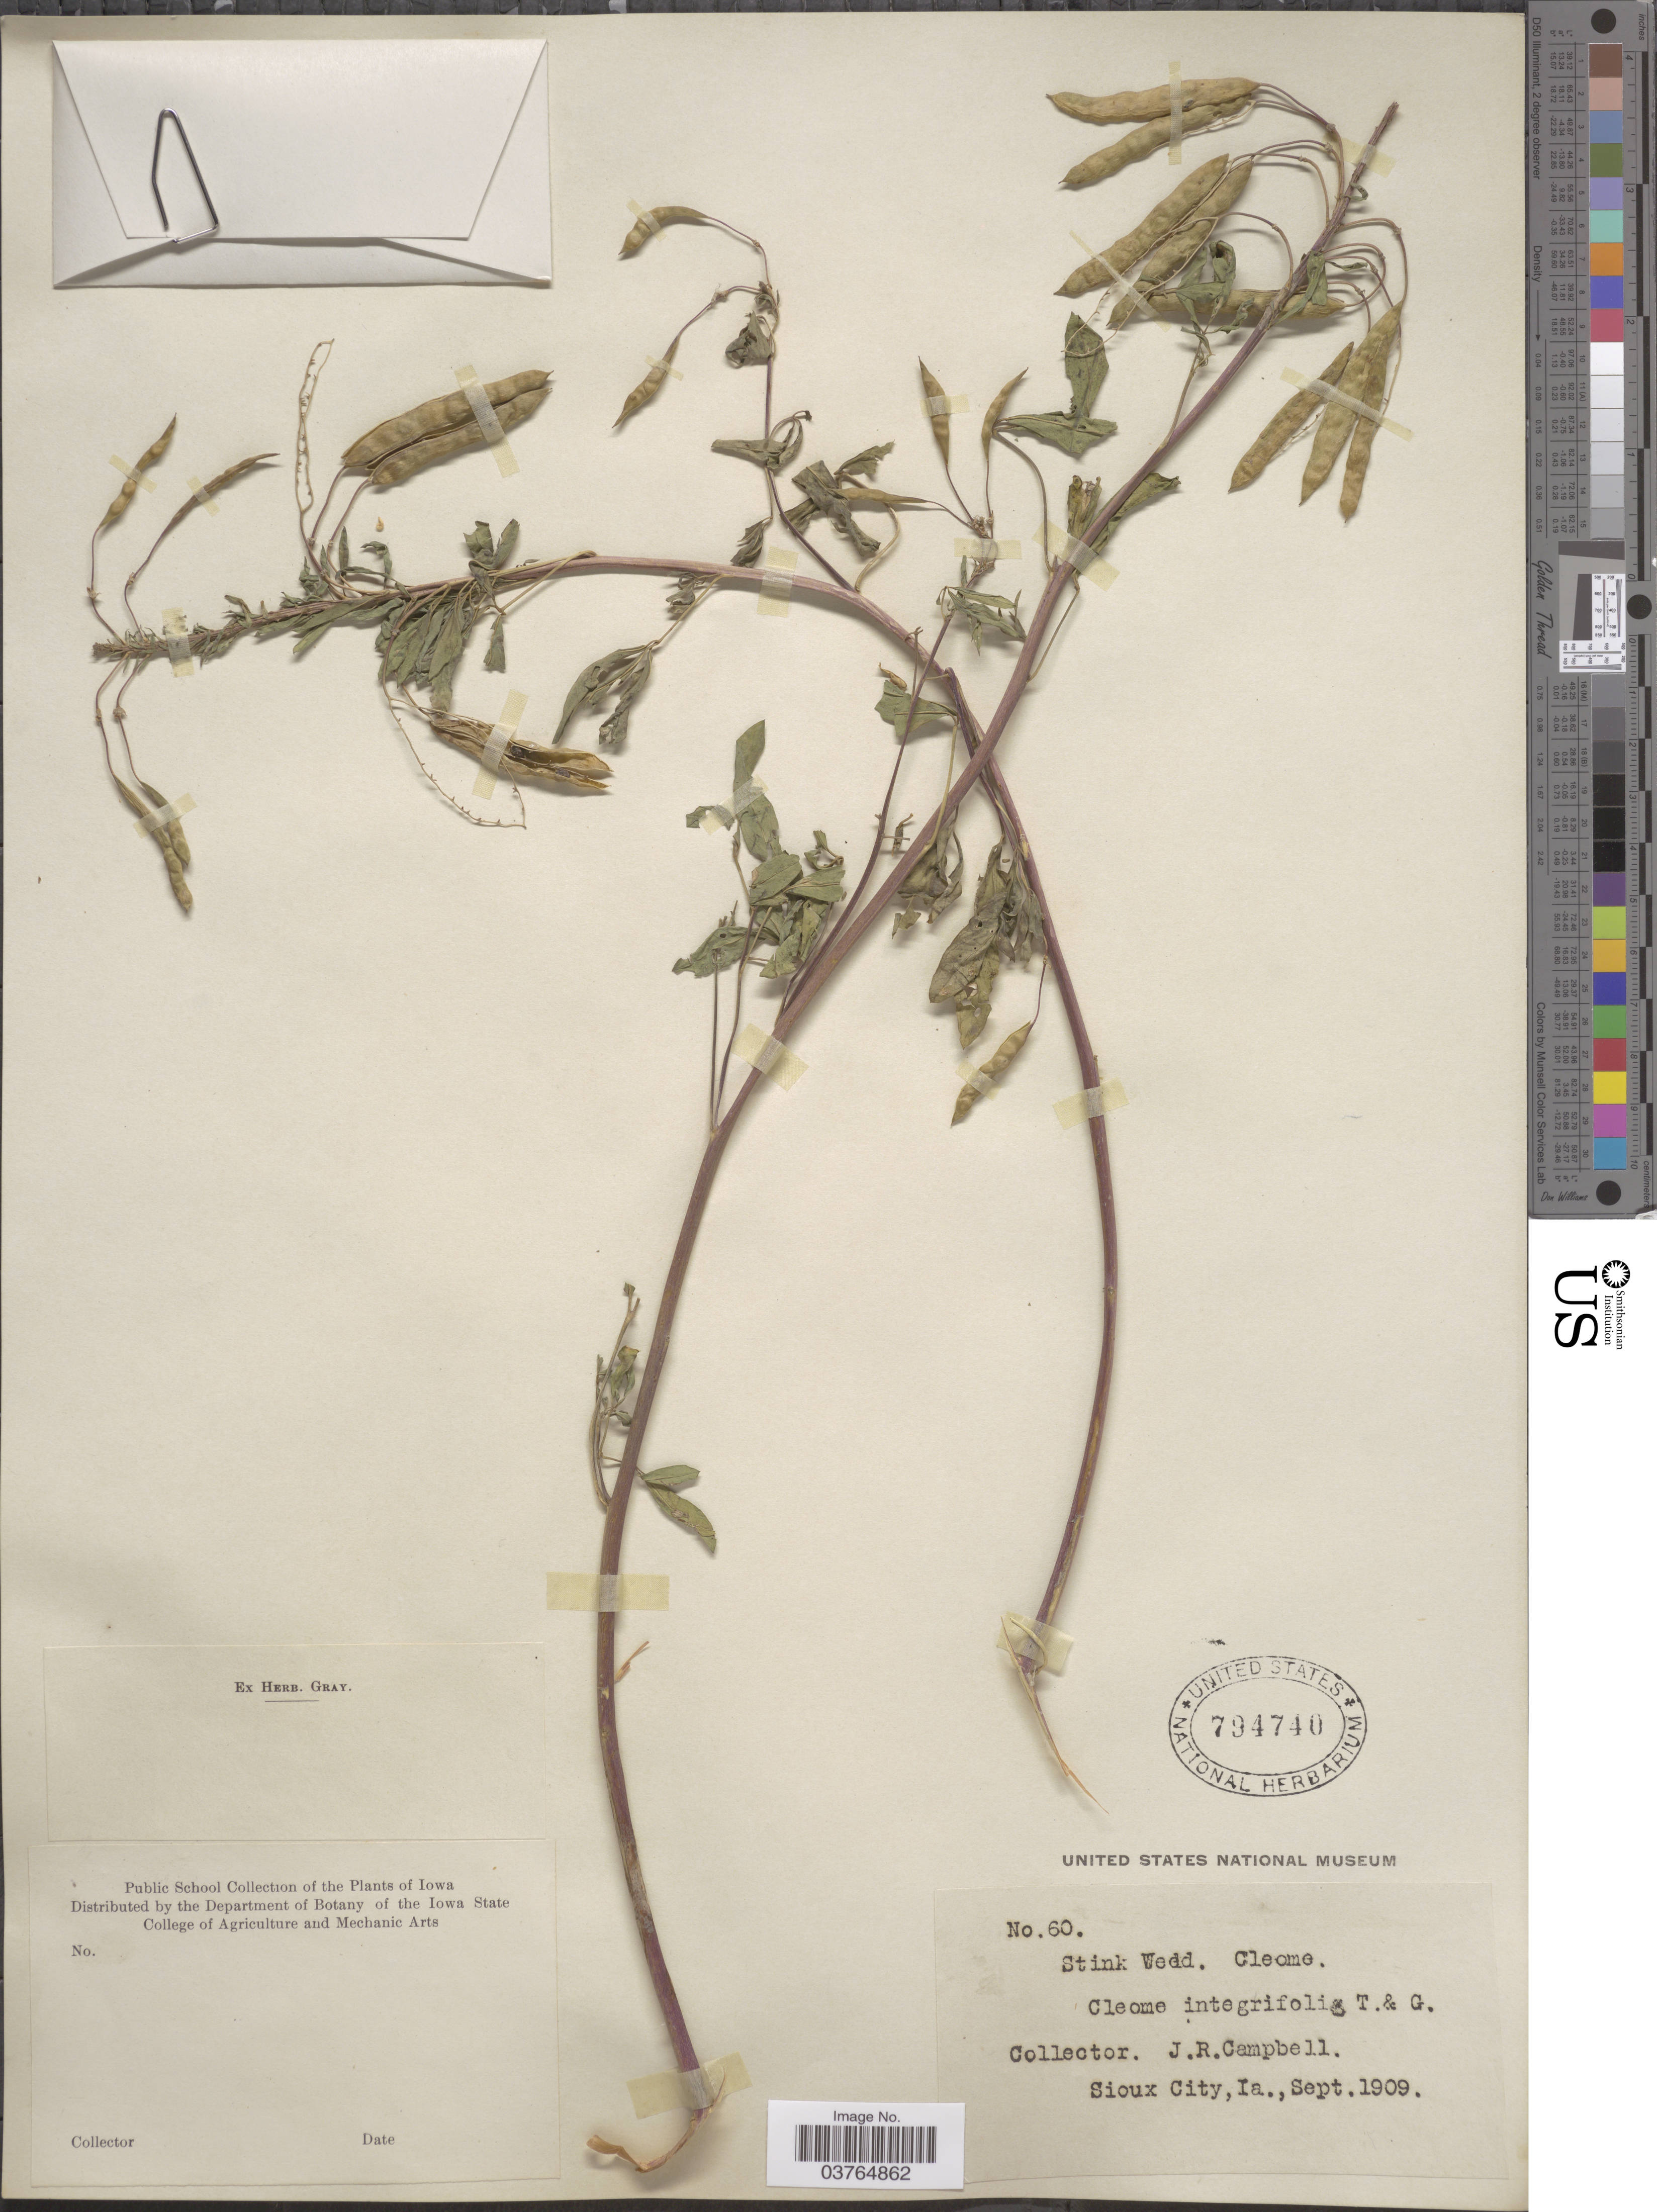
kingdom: Plantae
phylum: Tracheophyta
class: Magnoliopsida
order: Brassicales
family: Cleomaceae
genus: Cleomella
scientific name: Cleomella serrulata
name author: (Pursh) Roalson & J.C. Hall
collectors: J. Campbell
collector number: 60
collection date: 1909-09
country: United States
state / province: Iowa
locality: Sioux City.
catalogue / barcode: US 794740